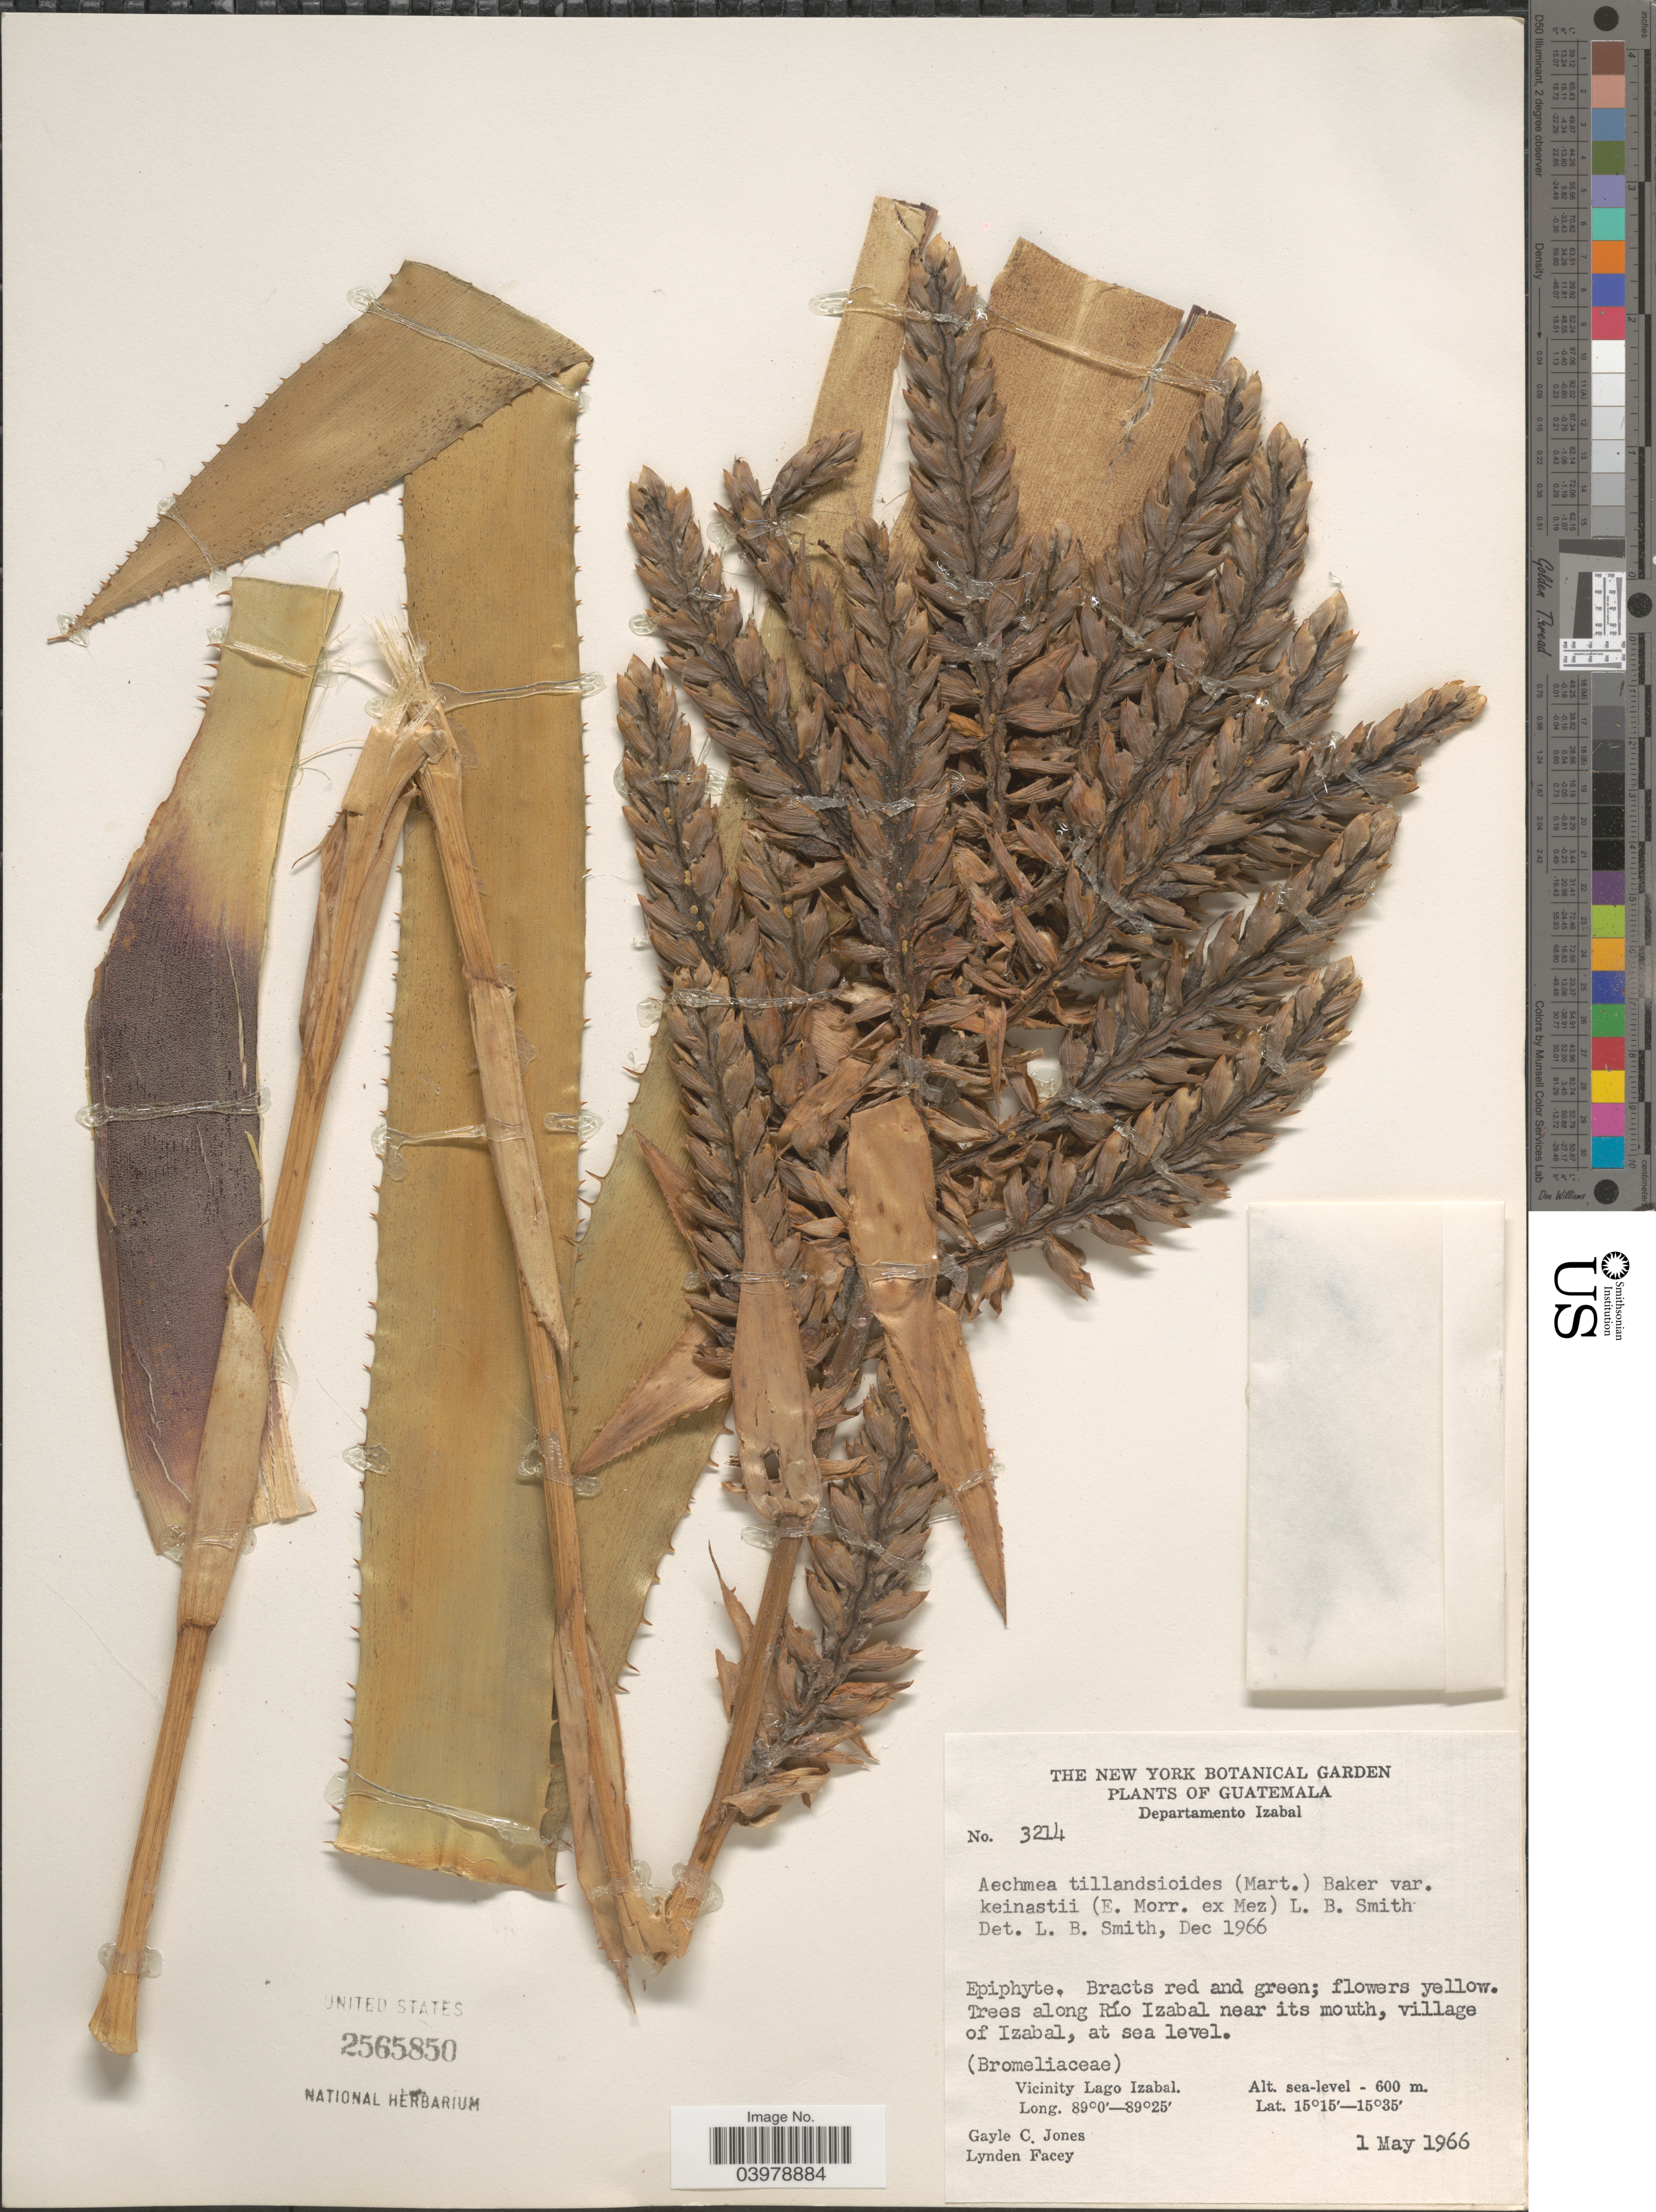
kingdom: Plantae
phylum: Tracheophyta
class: Liliopsida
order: Poales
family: Bromeliaceae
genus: Aechmea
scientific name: Aechmea tillandsioides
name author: (Mart. ex Schult. & Schult. f.) Baker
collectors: G. C. Jones & L. Facey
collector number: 3214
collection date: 1966-05-01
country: Guatemala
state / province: Izabal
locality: Departamento Izabal. Along Río Izabal near its mouth, village of Izabal. Vicinity Lago Izabal.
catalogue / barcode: US 2565850